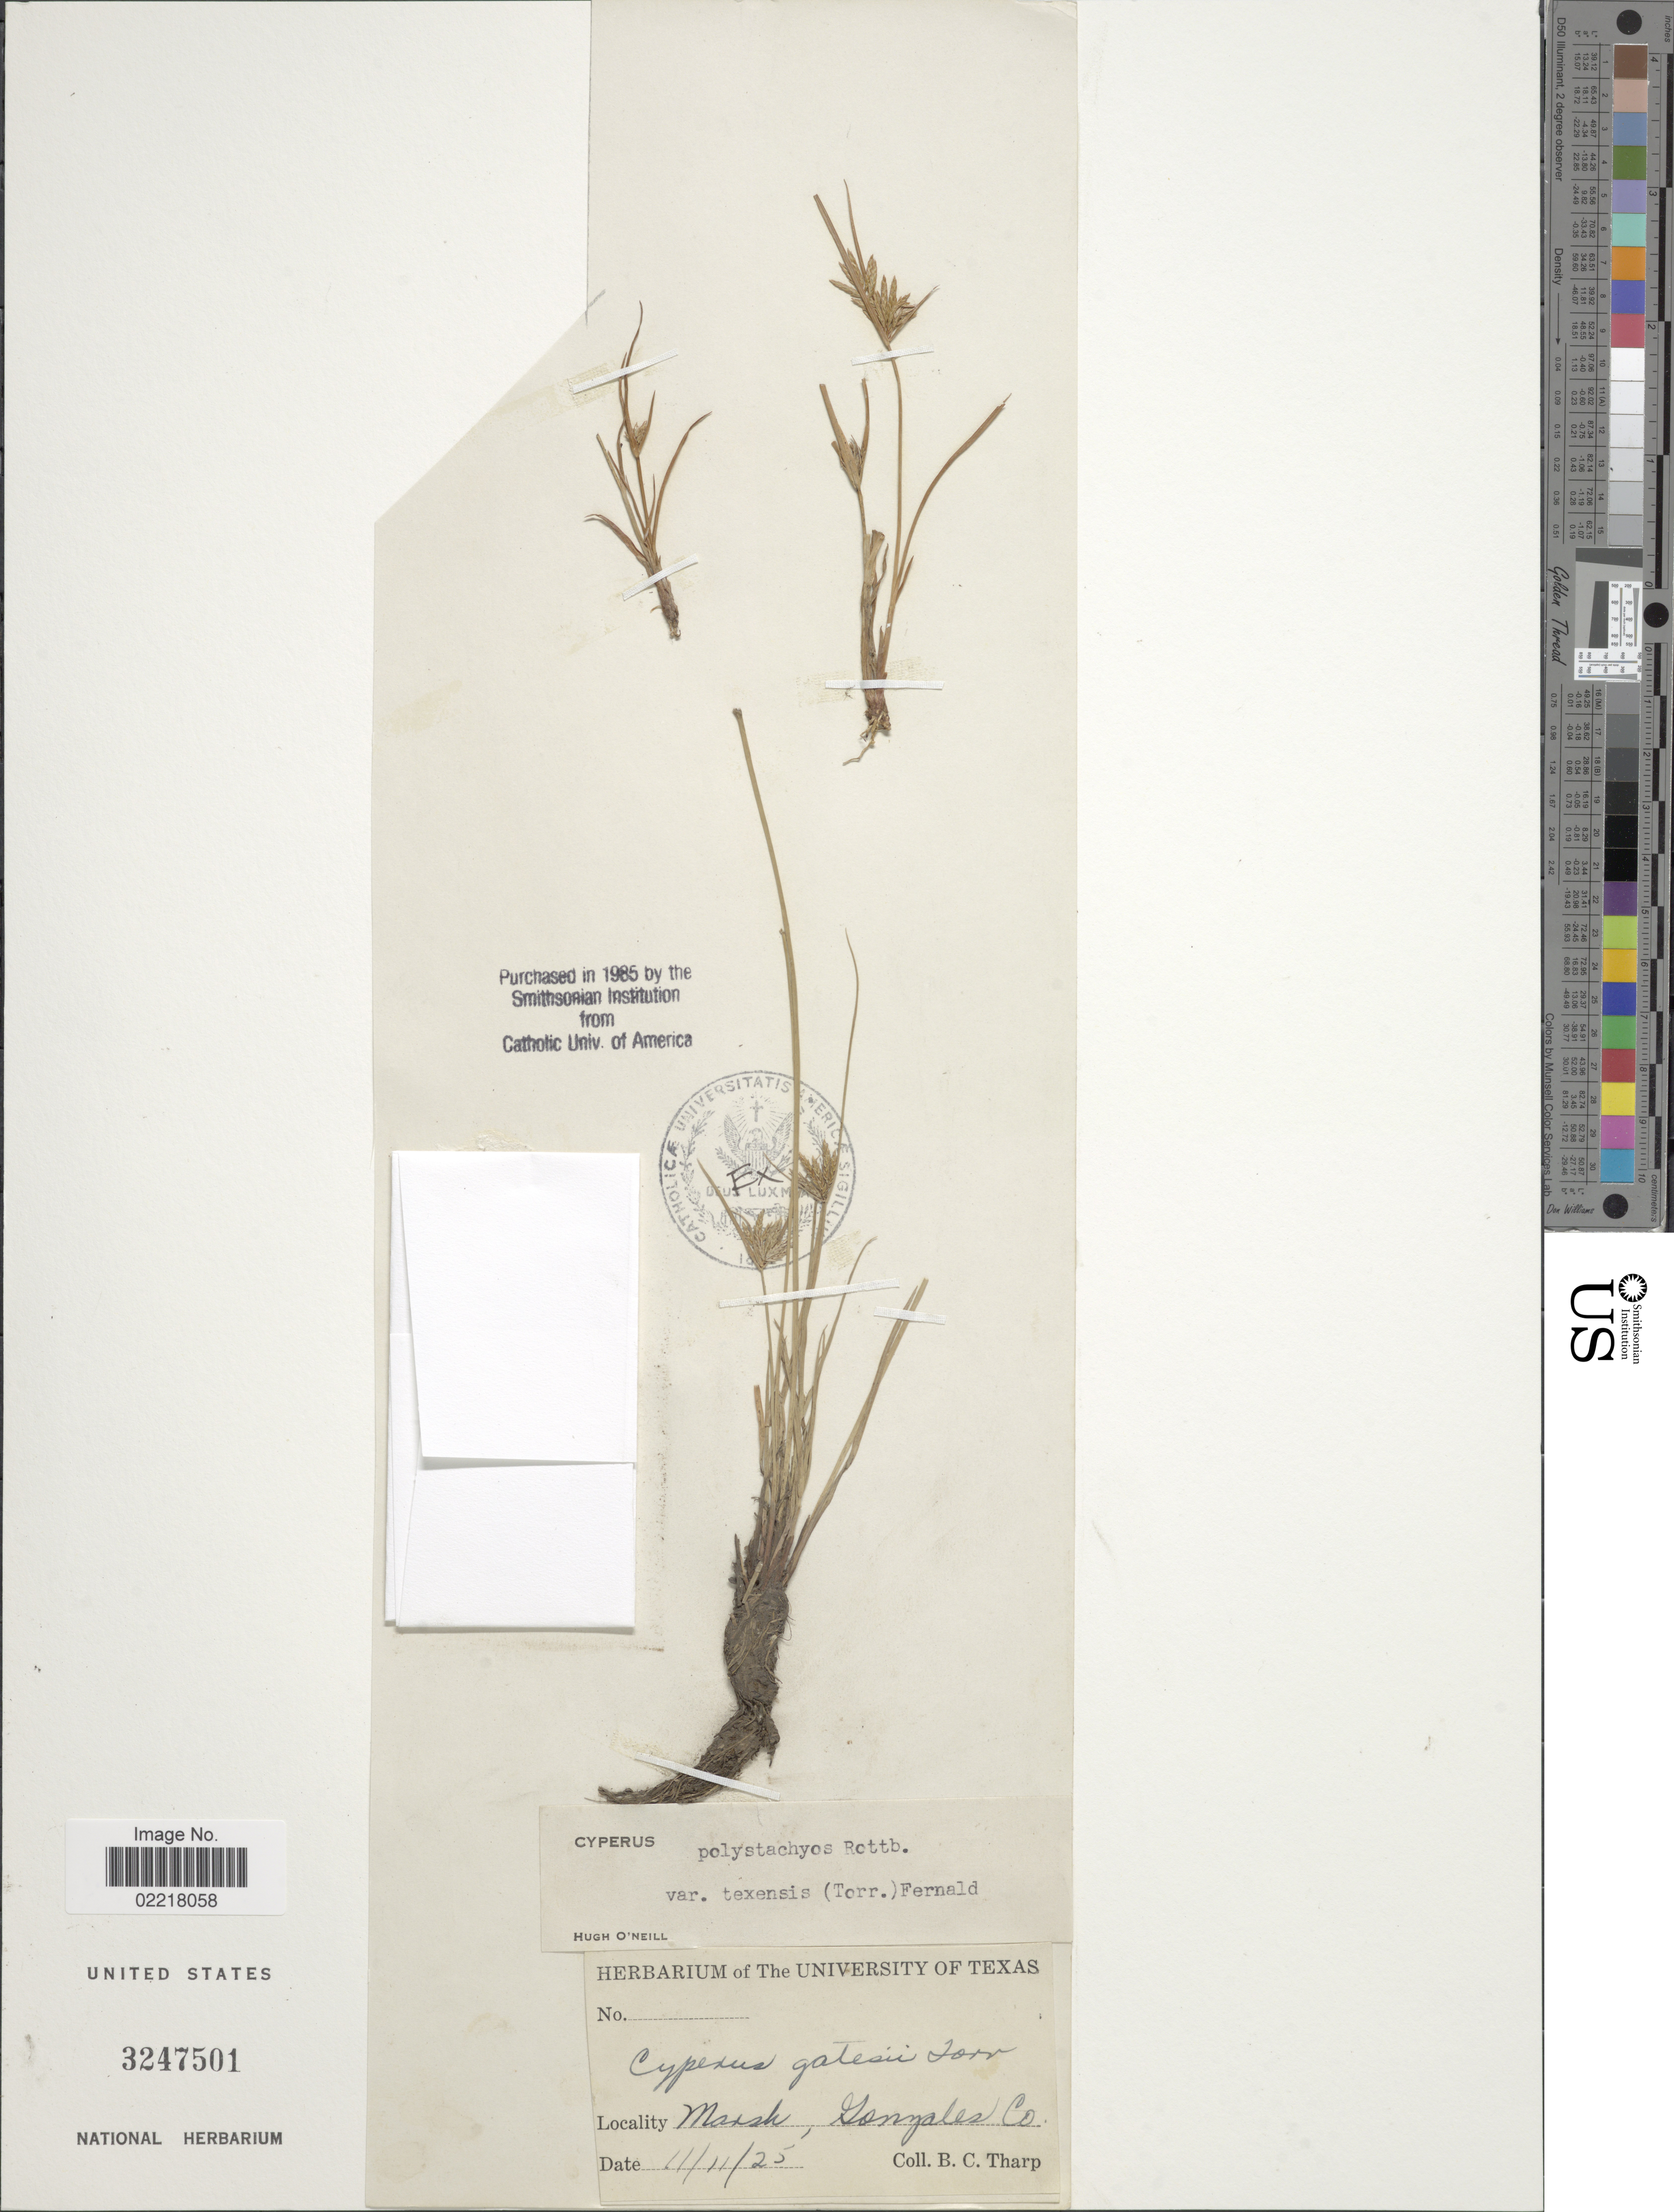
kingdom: Plantae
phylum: Tracheophyta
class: Liliopsida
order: Poales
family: Cyperaceae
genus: Cyperus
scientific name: Cyperus polystachyos var. texensis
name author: (Torr.) Fernald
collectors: B. C. Tharp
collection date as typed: Transcribed d/m/y: 11/11/25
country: United States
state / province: Texas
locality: Marsh, Gonzales Co.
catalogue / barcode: US 3247501